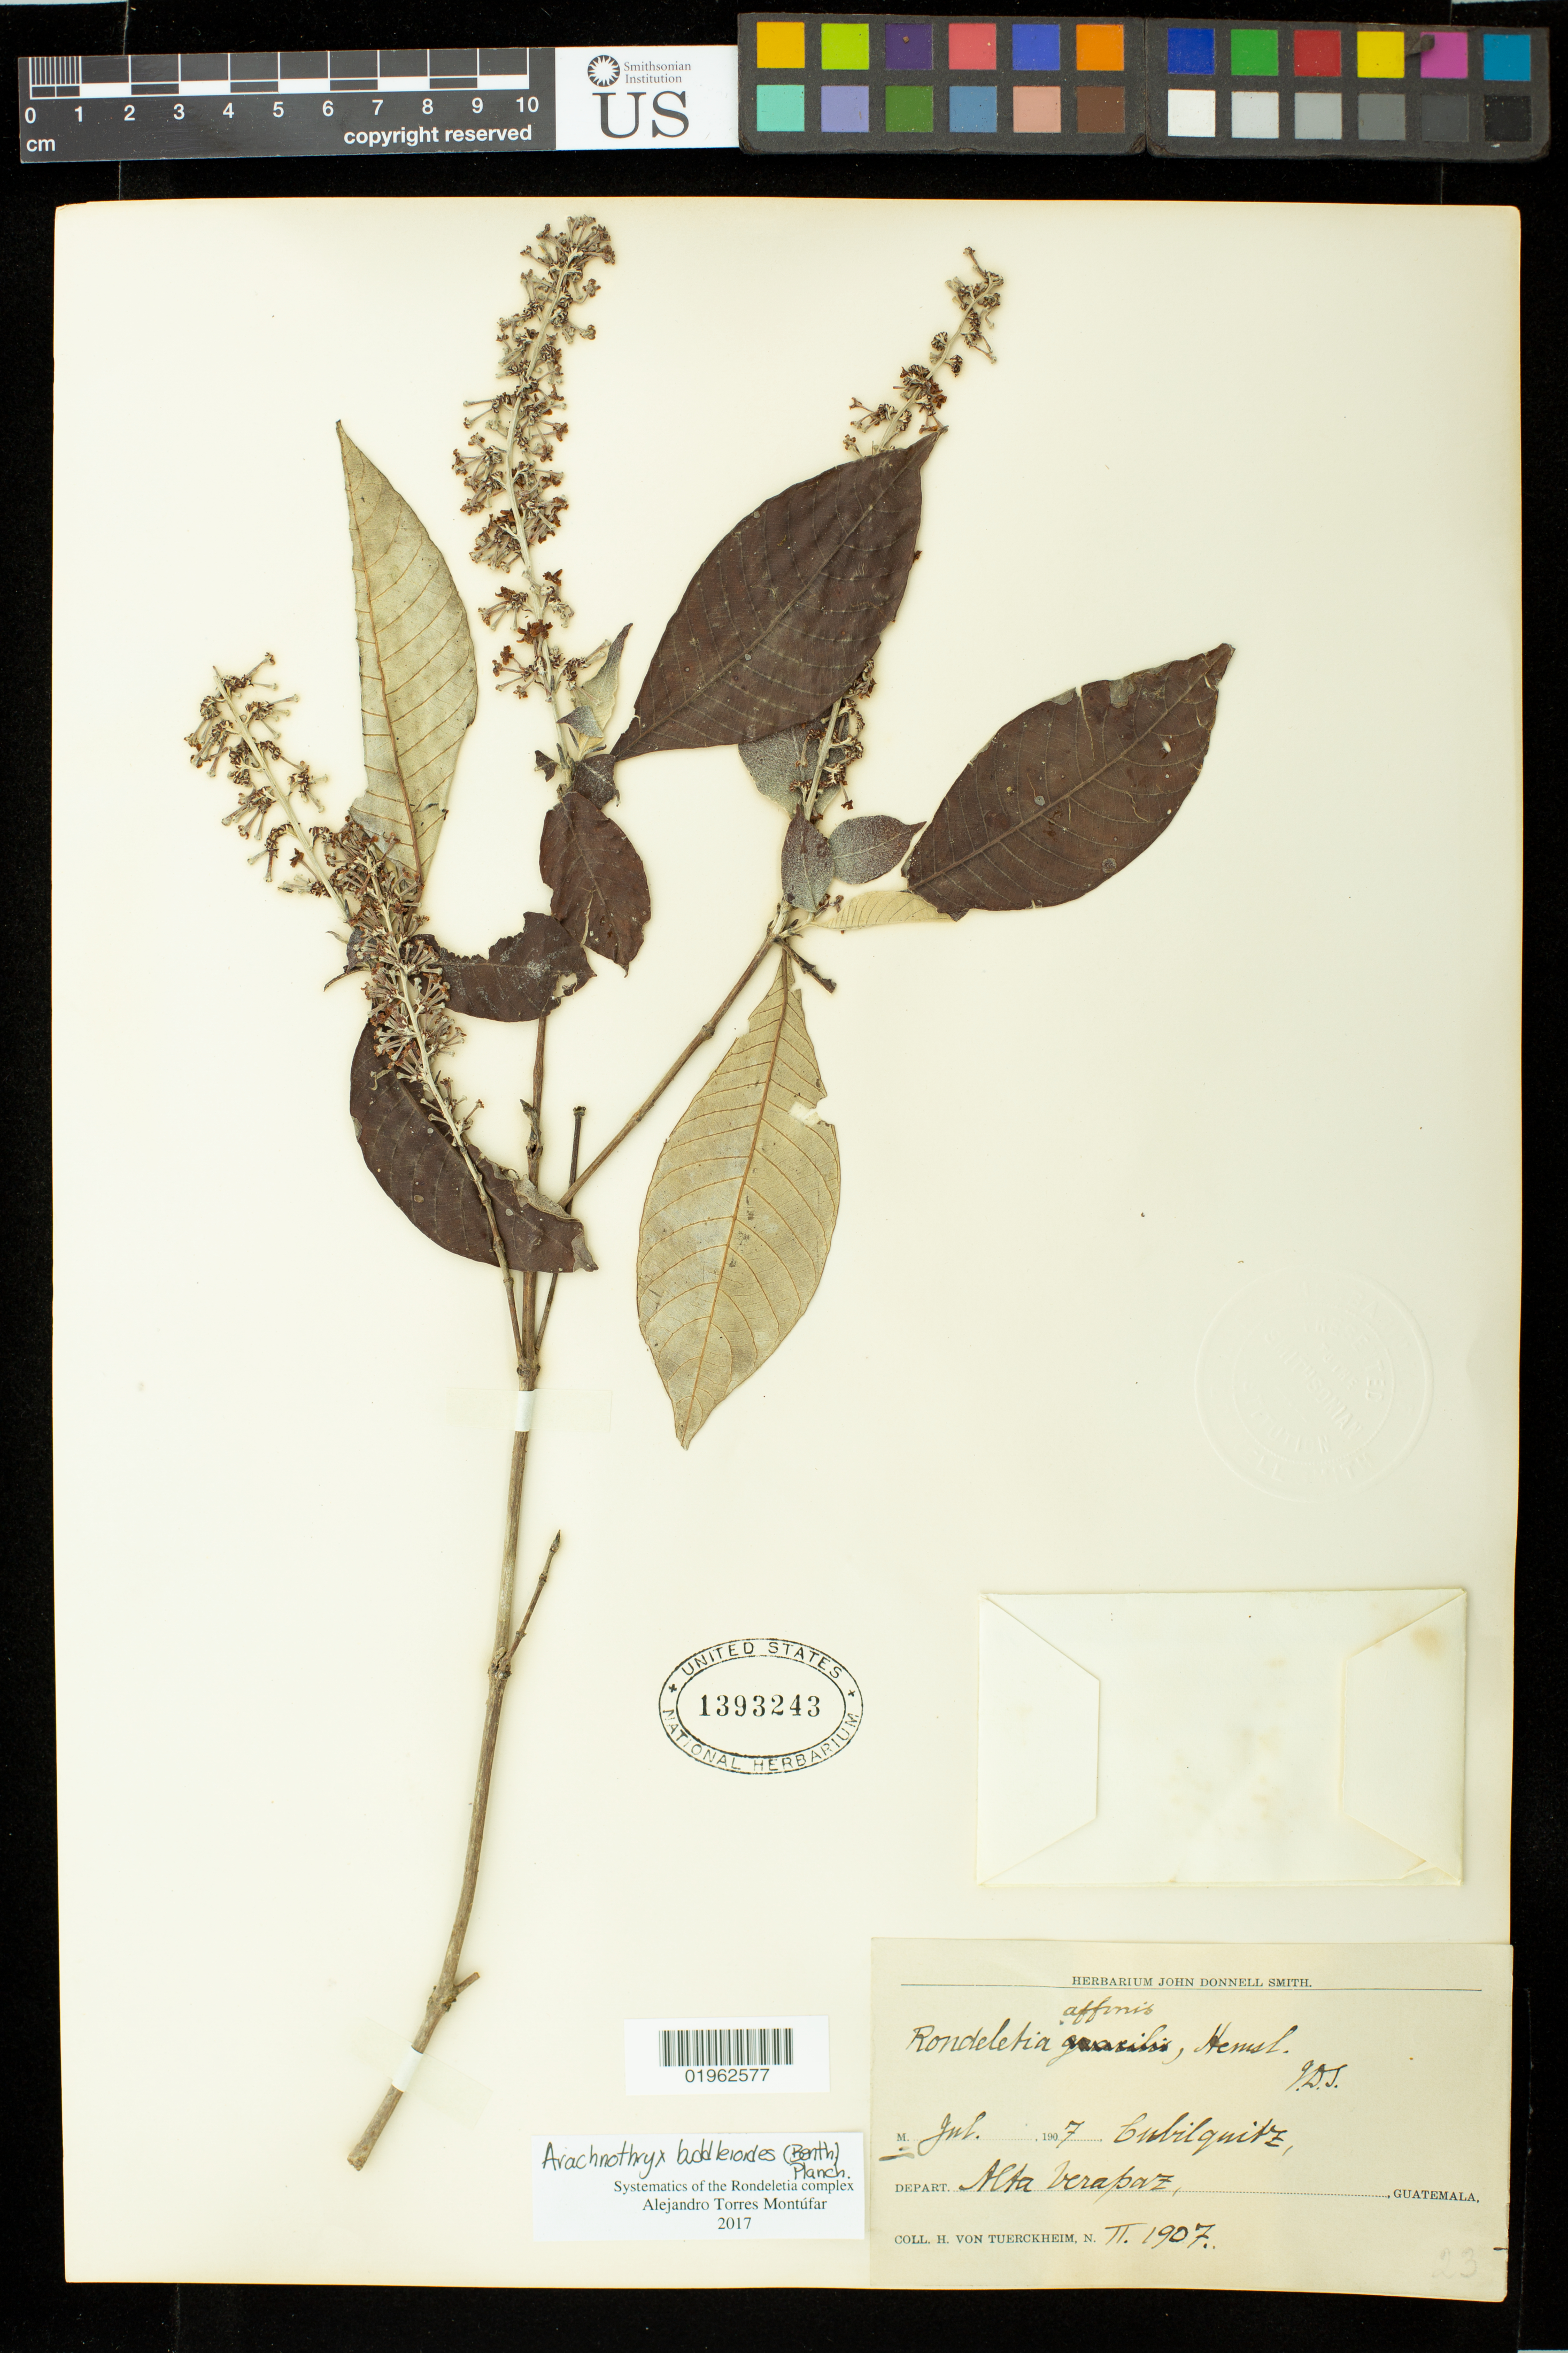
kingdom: Plantae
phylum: Tracheophyta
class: Magnoliopsida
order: Gentianales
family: Rubiaceae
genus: Arachnothryx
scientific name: Arachnothryx buddleioides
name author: (Benth.) Planch.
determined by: Torres Montufar, J. A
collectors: H. von Türckheim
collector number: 23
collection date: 1907-07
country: Guatemala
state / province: Alta Verapaz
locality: Cubilquitz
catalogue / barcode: US 1393243